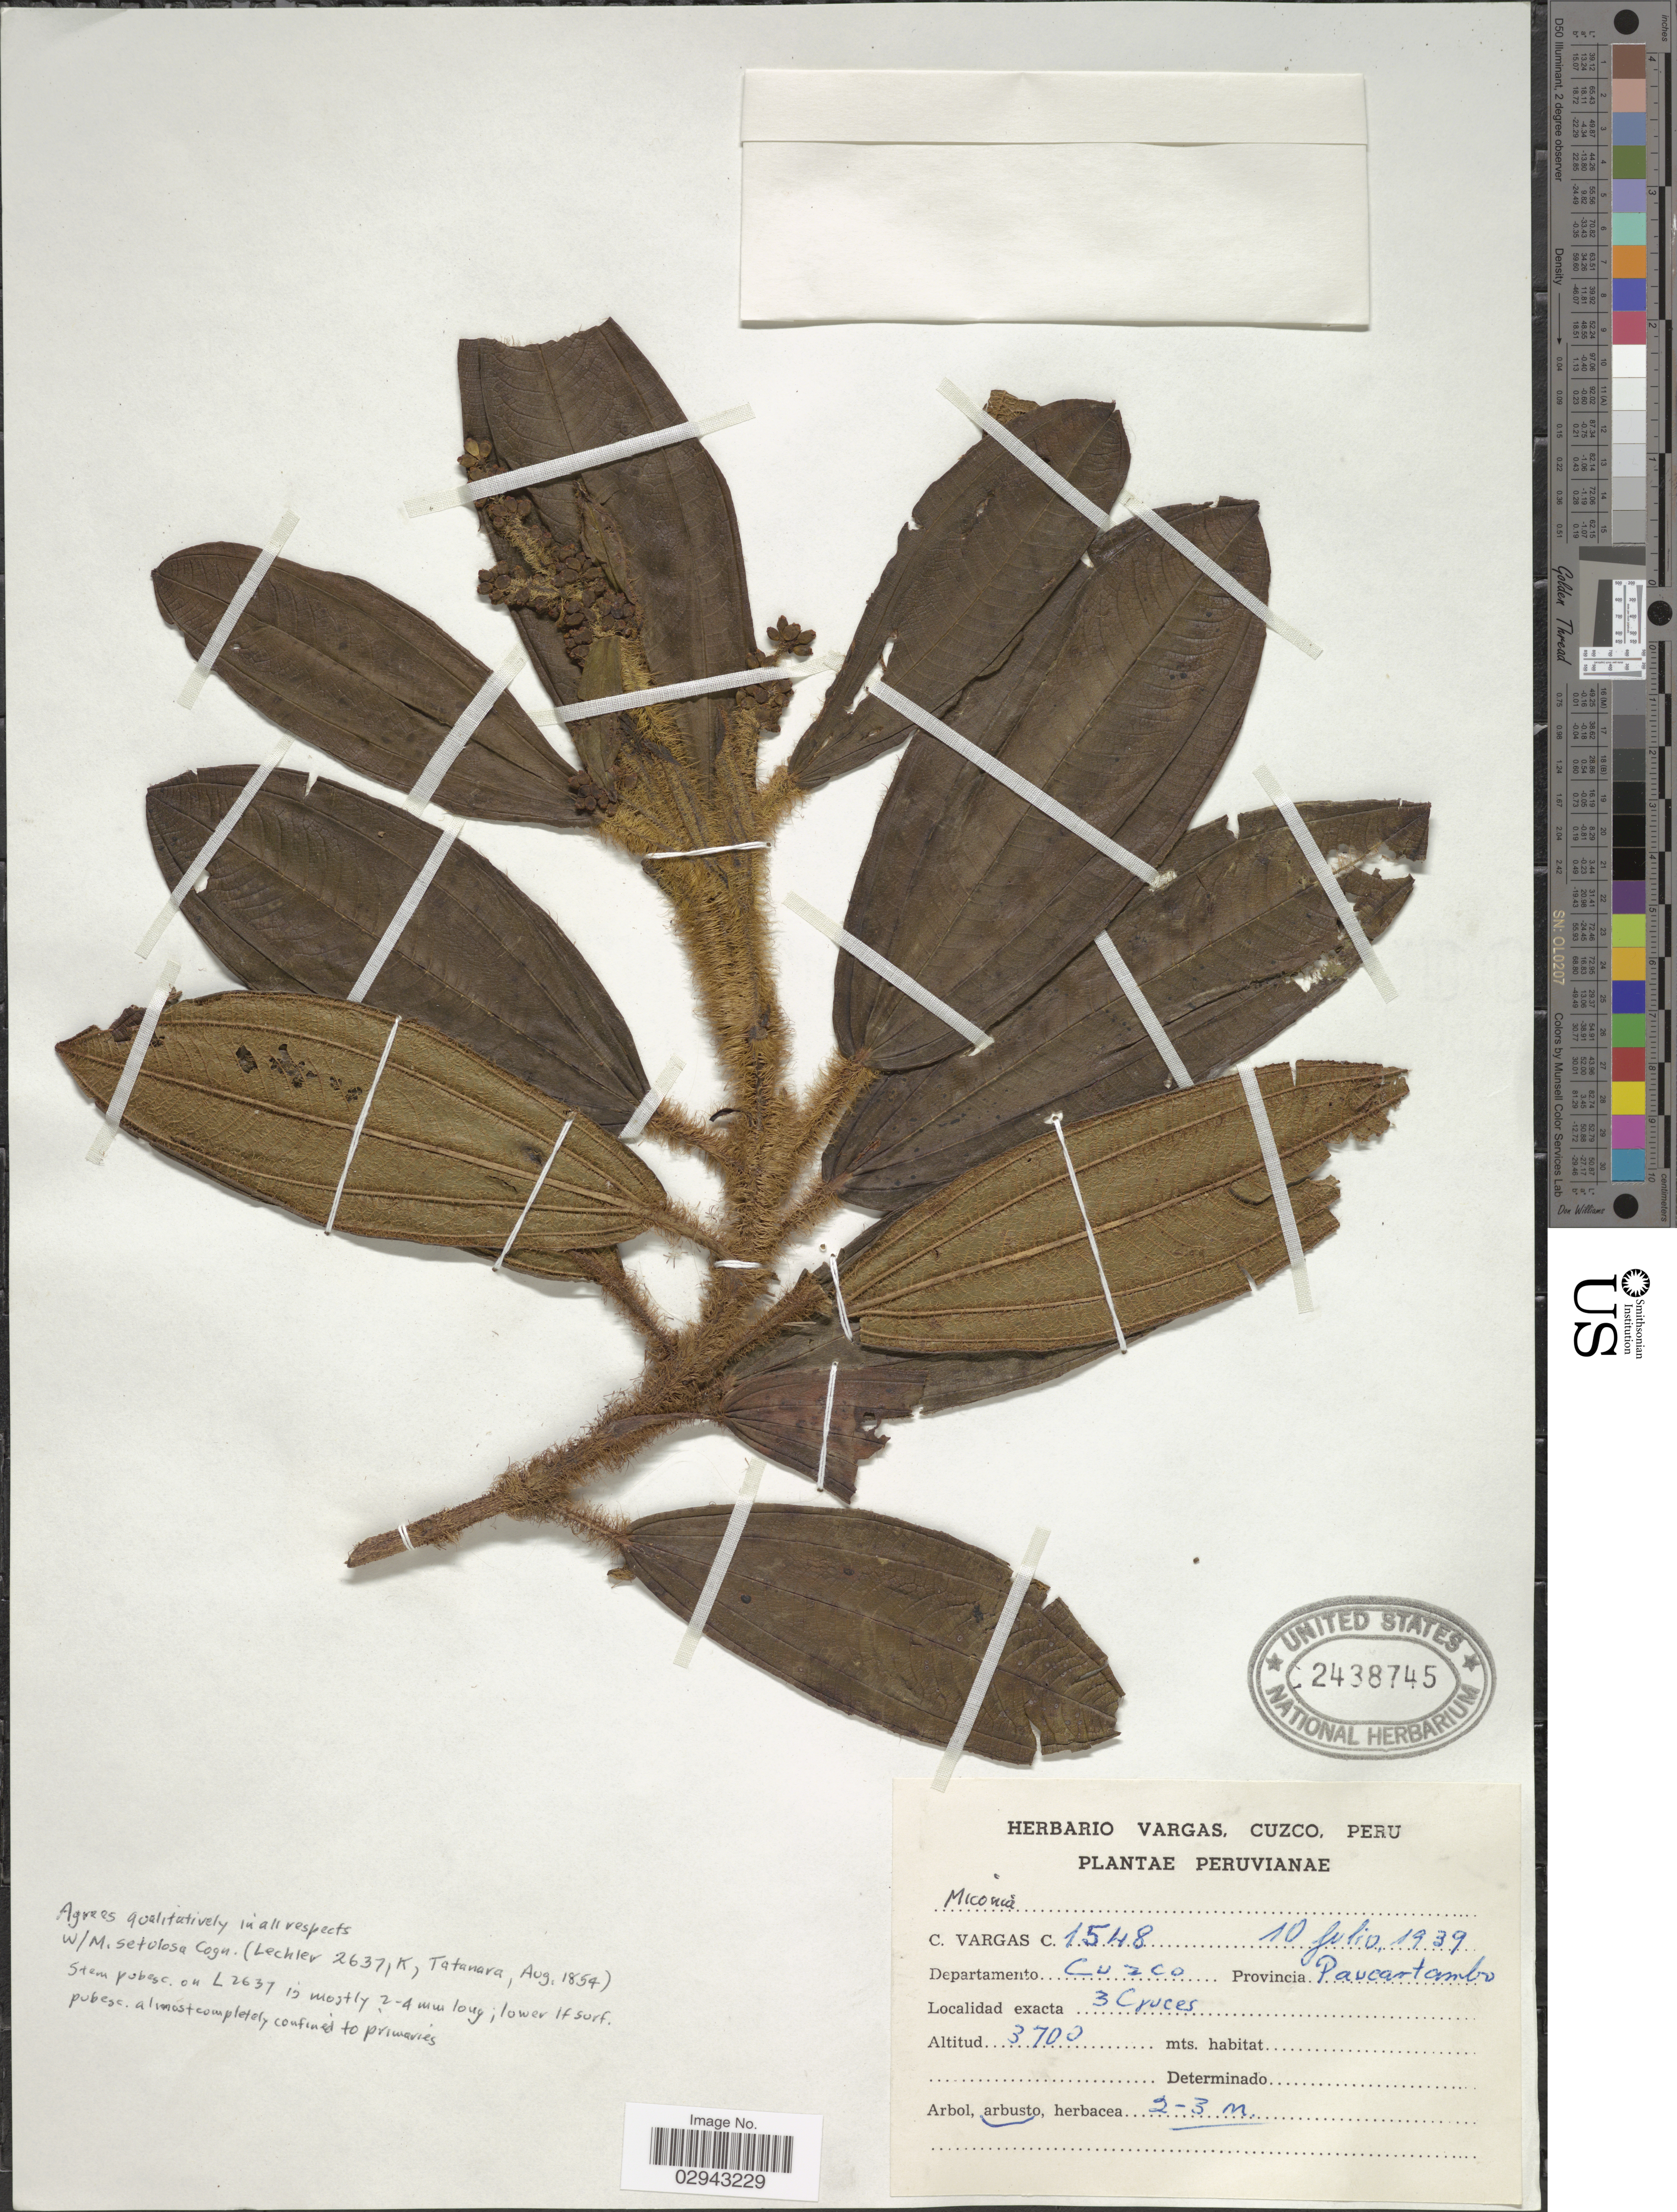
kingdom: Plantae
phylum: Tracheophyta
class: Magnoliopsida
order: Myrtales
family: Melastomataceae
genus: Miconia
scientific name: Miconia setulosa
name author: Cogn.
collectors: C. Vargas Calderón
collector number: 1548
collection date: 1939-07-10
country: Peru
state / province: Cusco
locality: Departamento Cuzco. Provincia Paucartambo. 3 Cruces.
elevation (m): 3700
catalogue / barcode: US 2438745